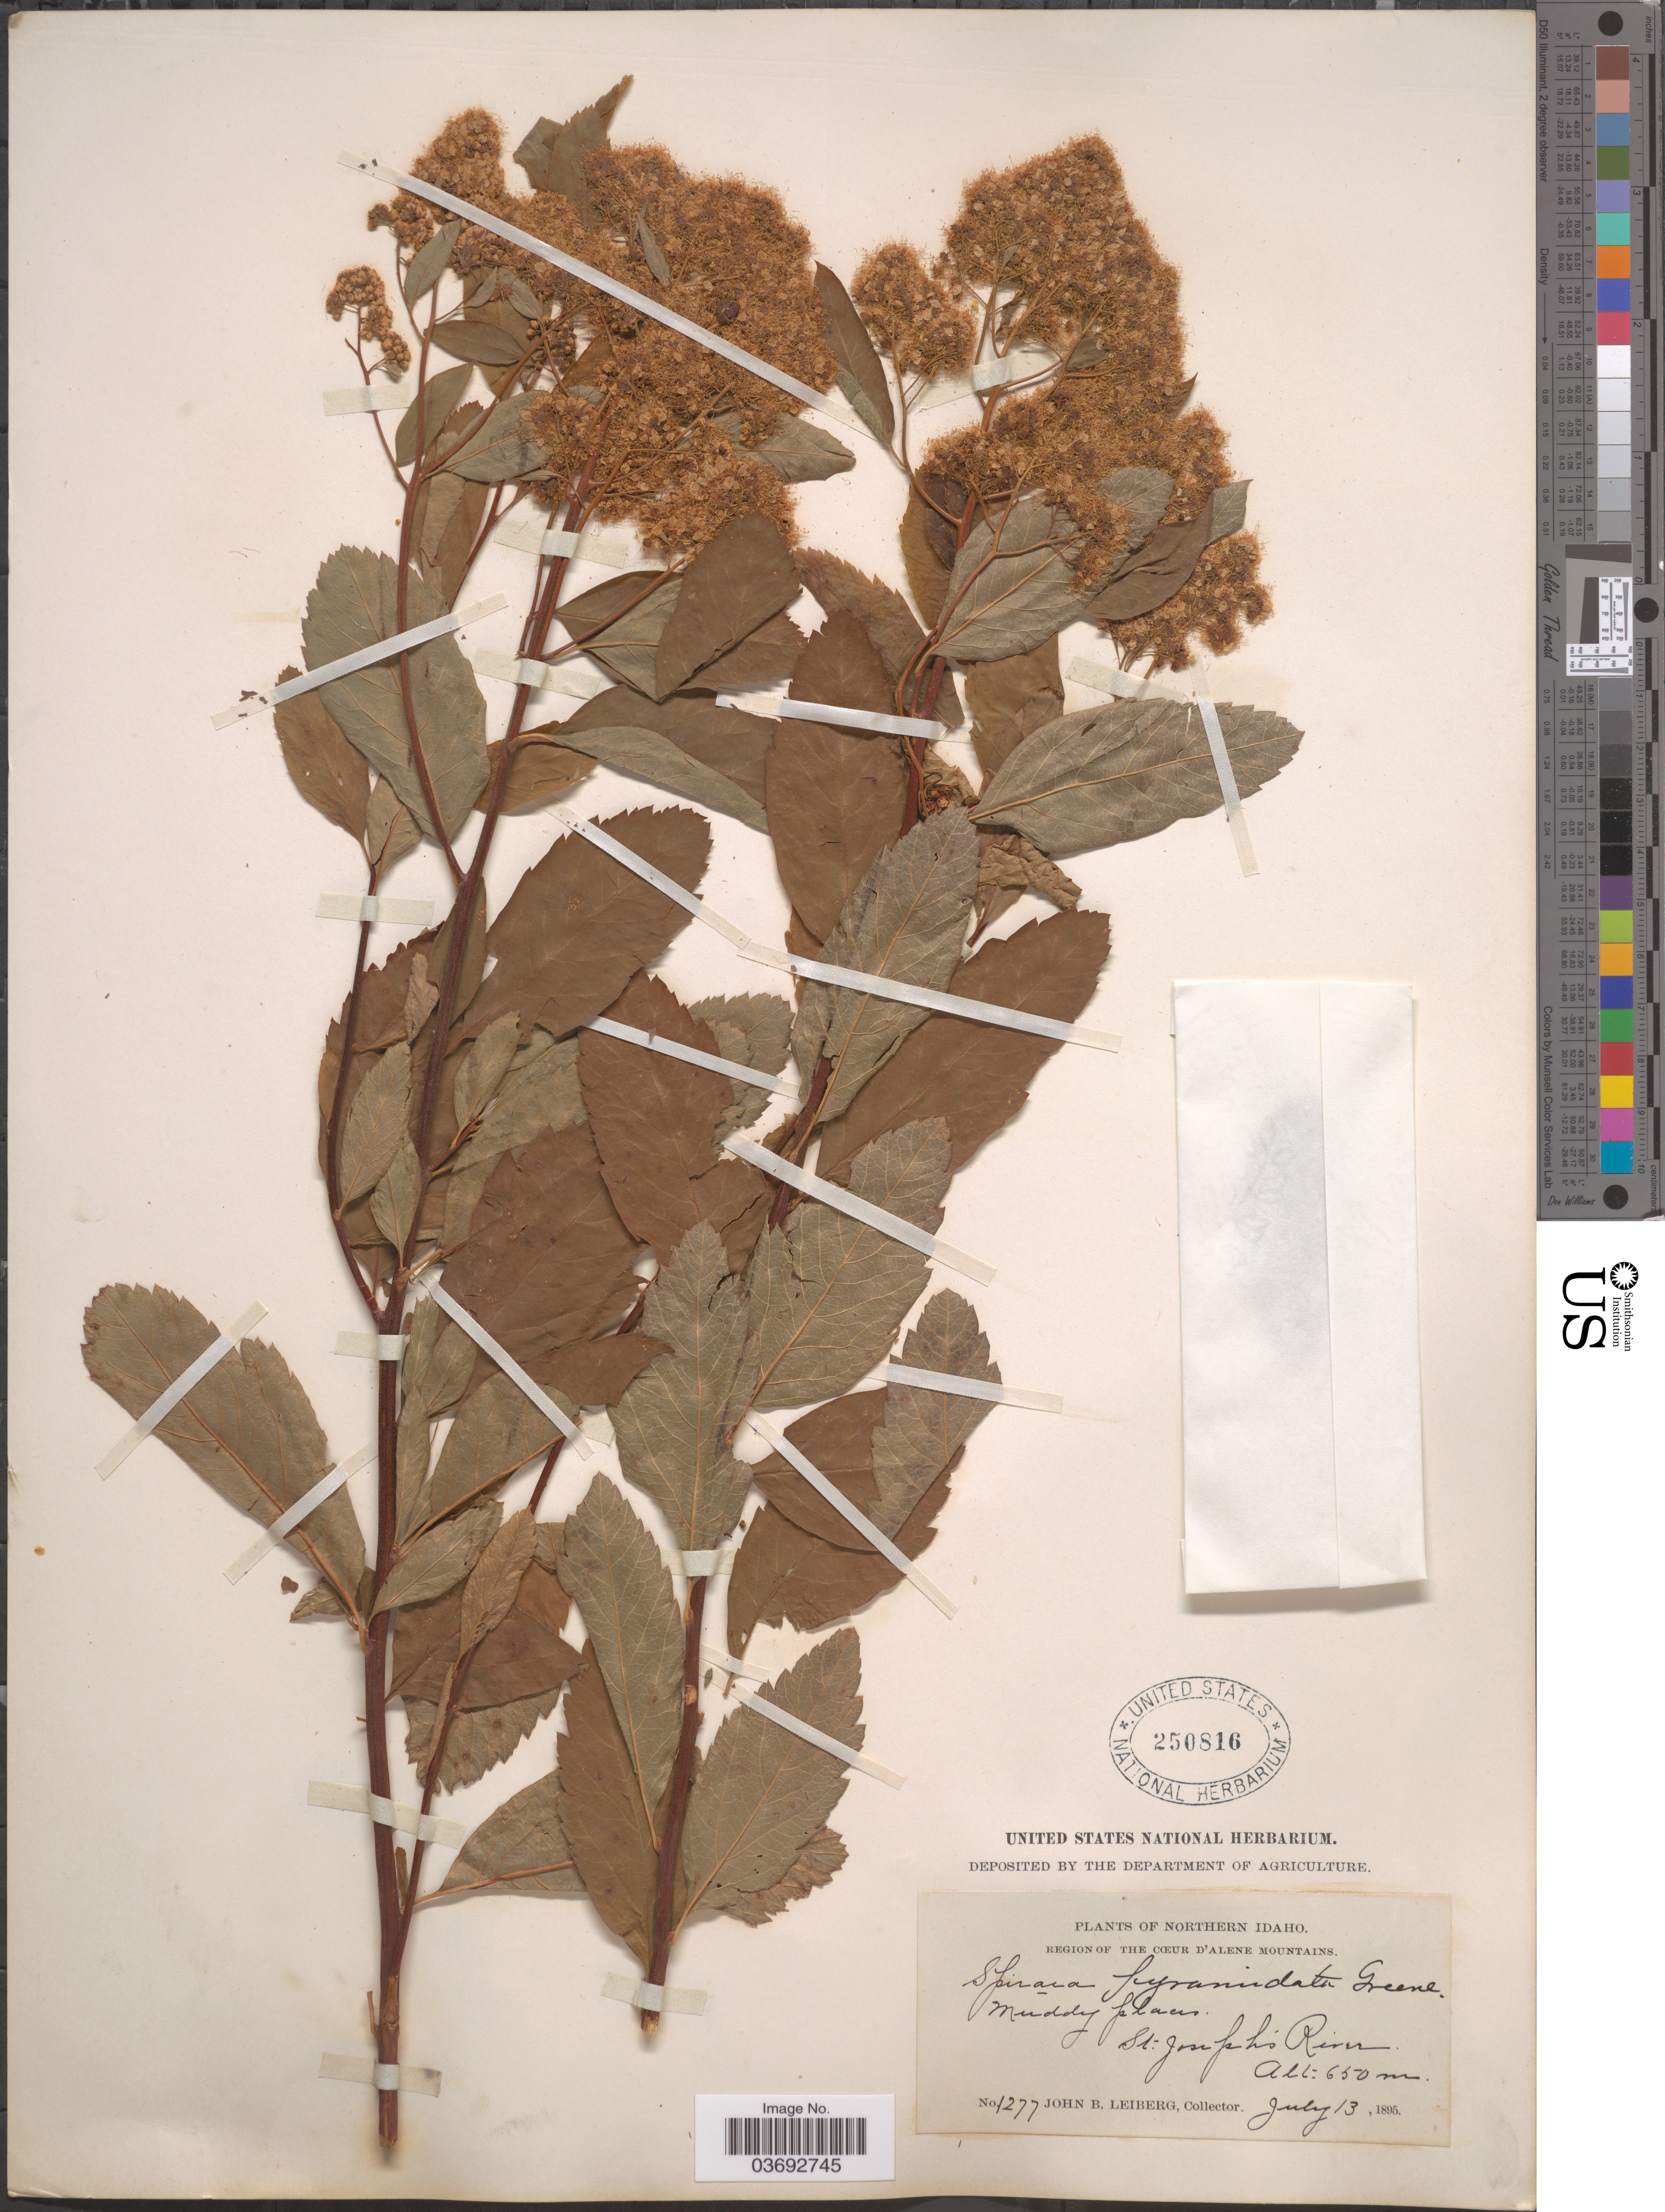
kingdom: Plantae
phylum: Tracheophyta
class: Magnoliopsida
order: Rosales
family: Rosaceae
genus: Spiraea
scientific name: Spiraea pyramidata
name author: Greene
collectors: J. B. Leiberg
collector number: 1277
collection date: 1895-07-13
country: United States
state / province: Idaho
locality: Northern Idaho. Region of the Cœur d'Alene Mountains. St. Joseph's River.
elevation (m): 650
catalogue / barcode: US 250816